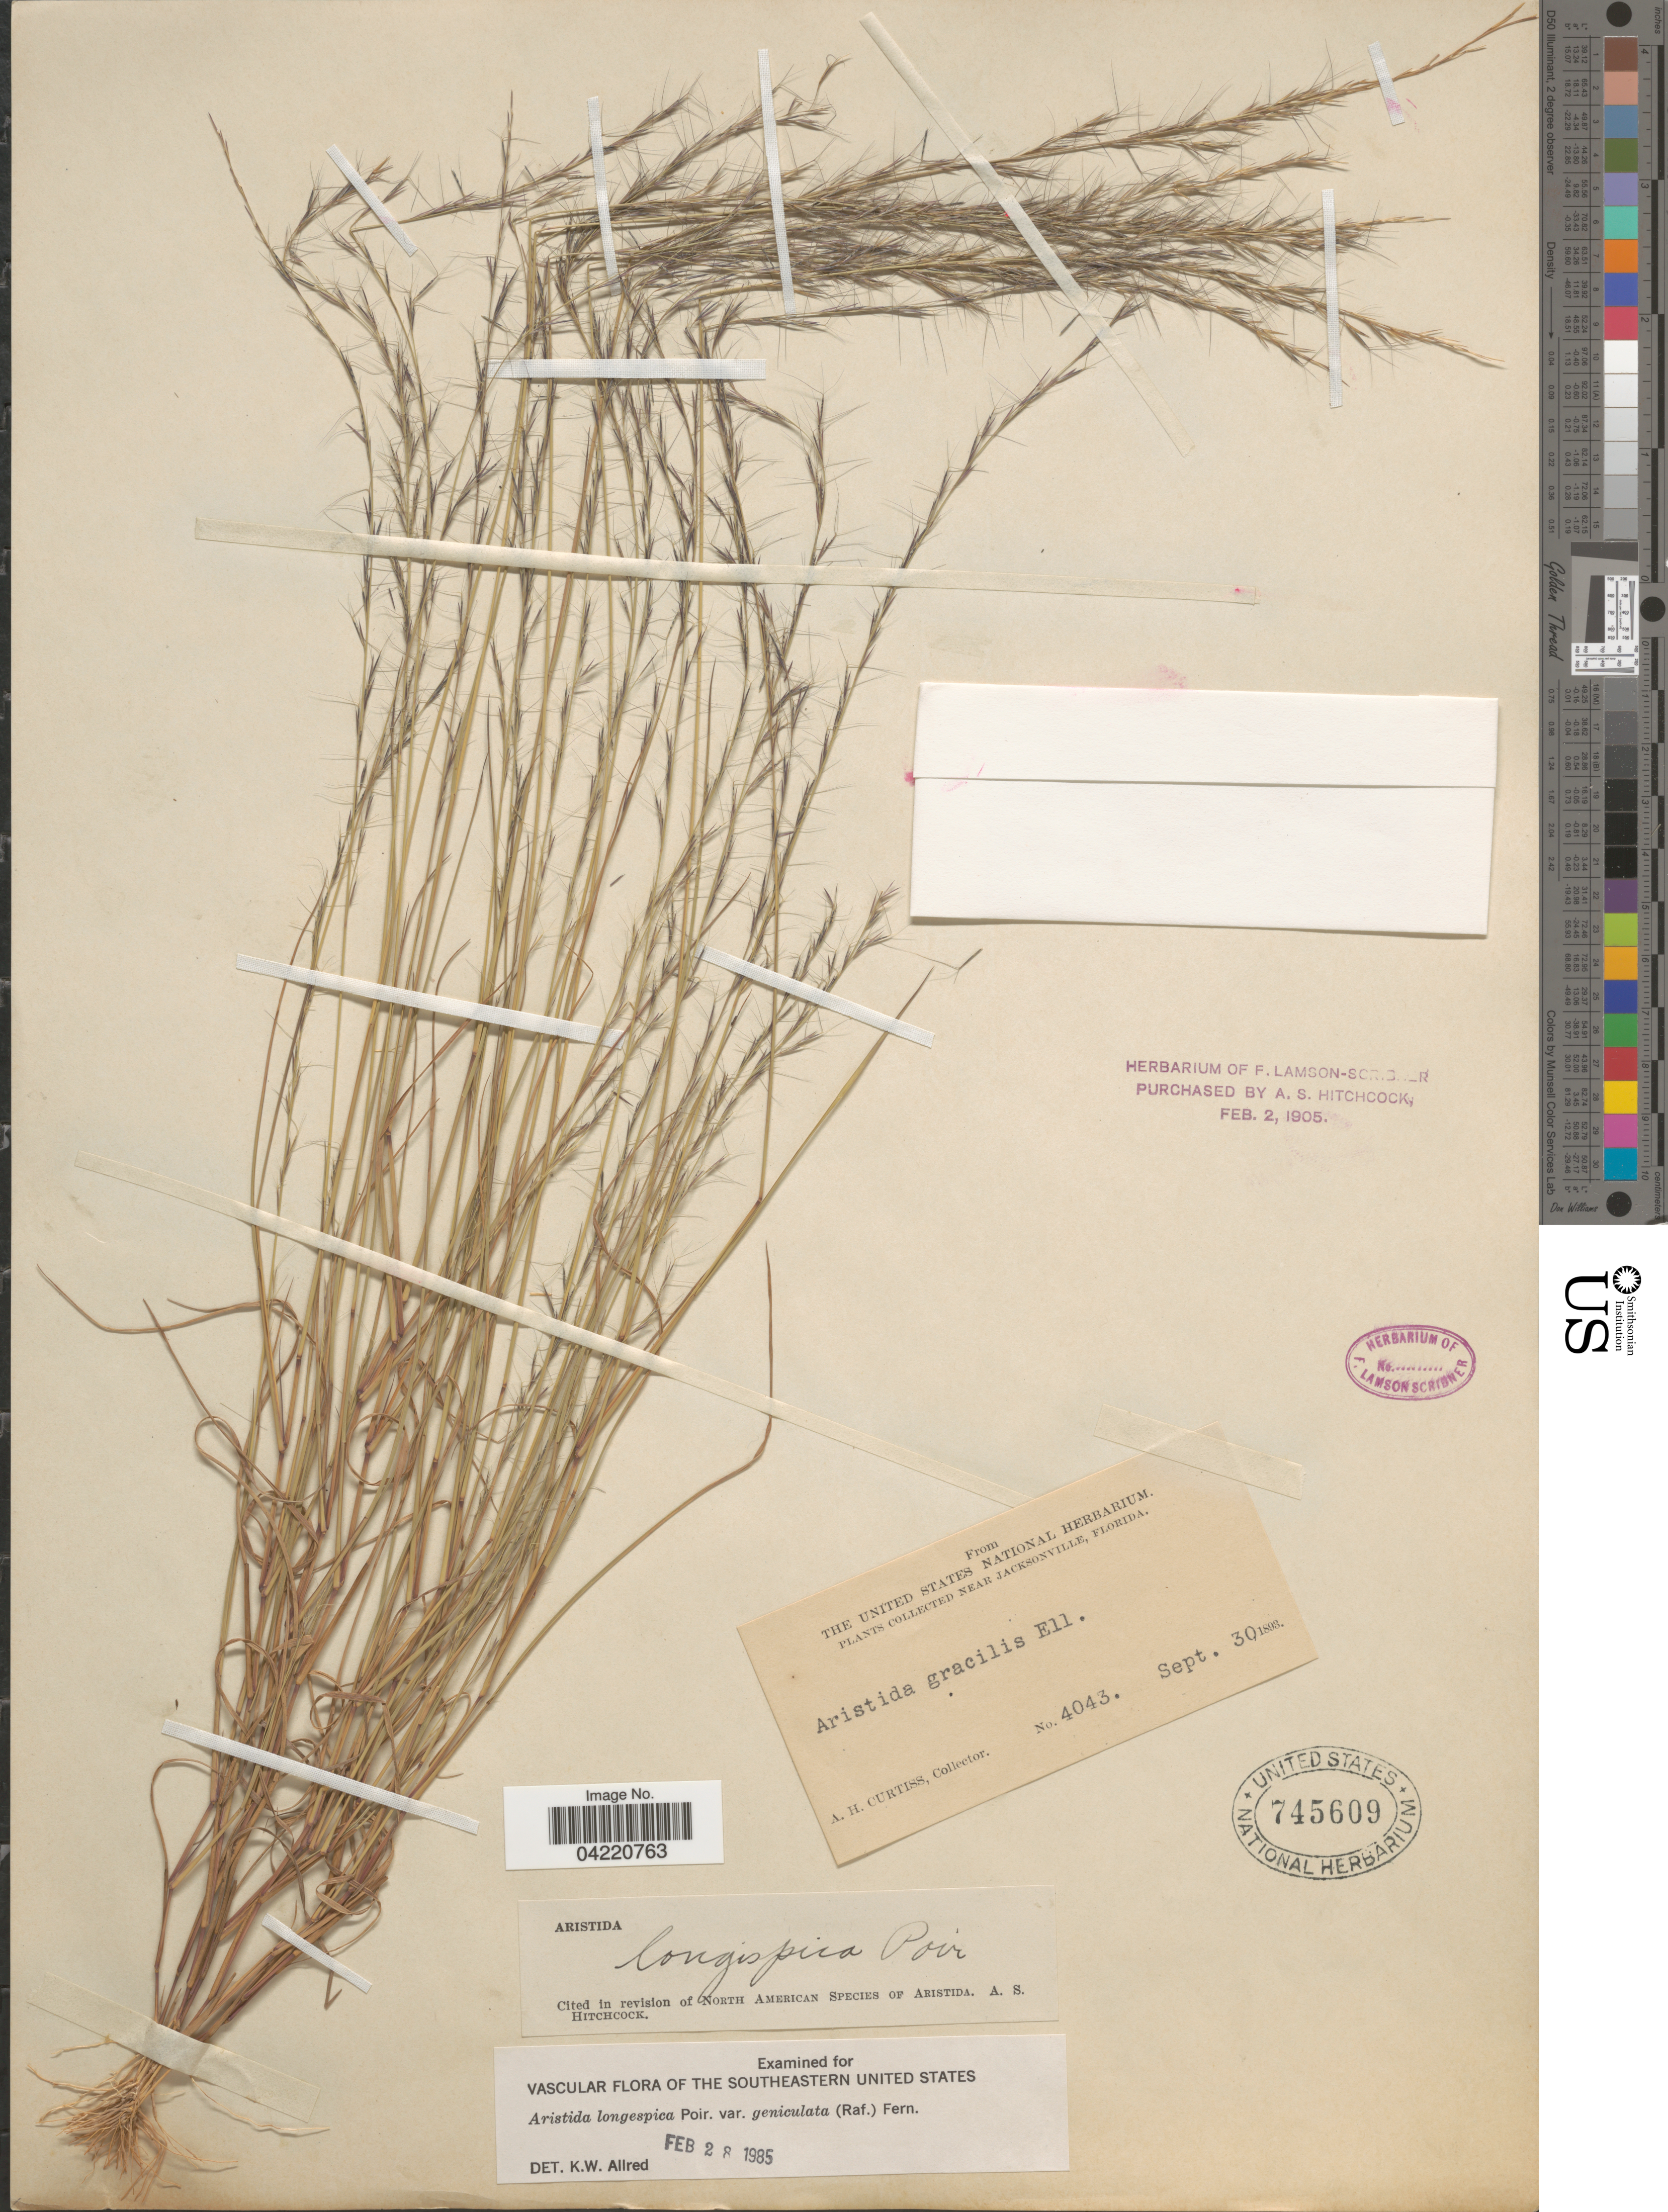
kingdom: Plantae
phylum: Tracheophyta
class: Liliopsida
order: Poales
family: Poaceae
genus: Aristida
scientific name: Aristida longespica var. geniculata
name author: (Raf.) Fernald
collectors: A. H. Curtiss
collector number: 4043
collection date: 1893-09-30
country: United States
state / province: Florida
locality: Near Jacksonville.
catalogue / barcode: US 745609